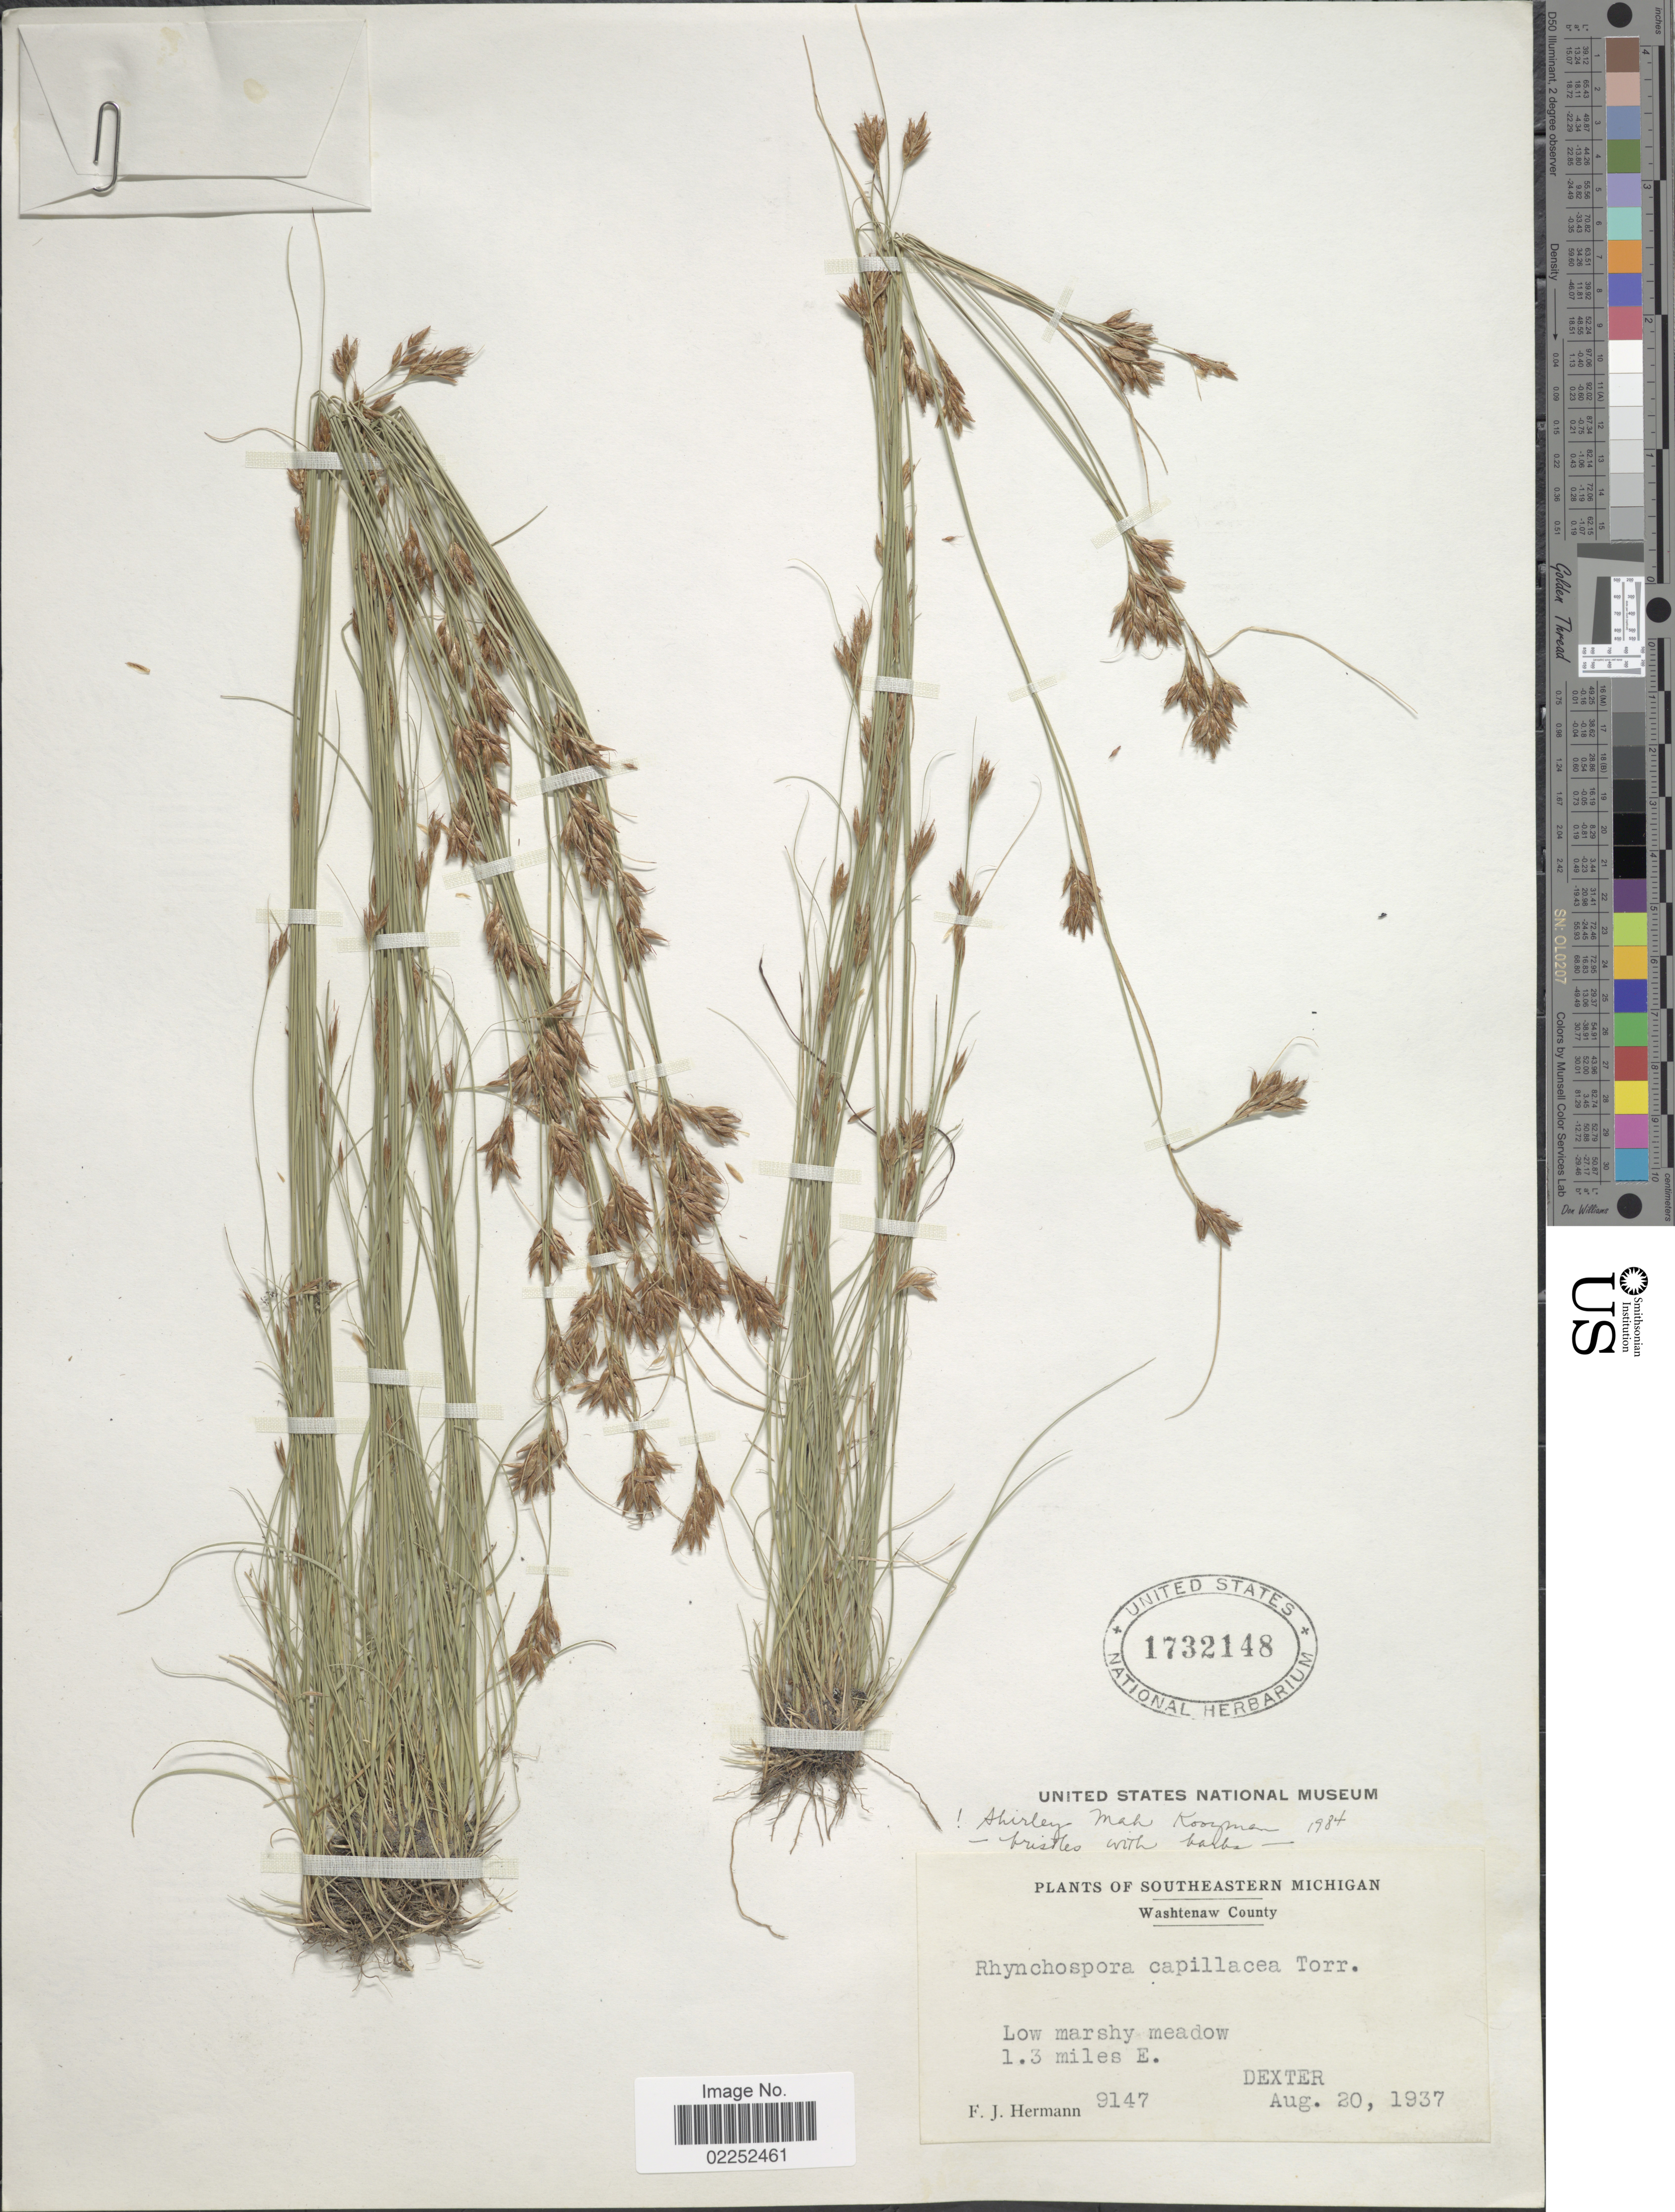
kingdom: Plantae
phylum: Tracheophyta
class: Liliopsida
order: Poales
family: Cyperaceae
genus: Rhynchospora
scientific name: Rhynchospora capillacea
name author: Torr.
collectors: F. J. Hermann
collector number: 9147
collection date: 1937-08-20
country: United States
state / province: Michigan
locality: Southeastern Michigan, Washtenaw County, Low marshy meado, 1.3 miles E. Dexter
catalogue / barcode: US 1732148